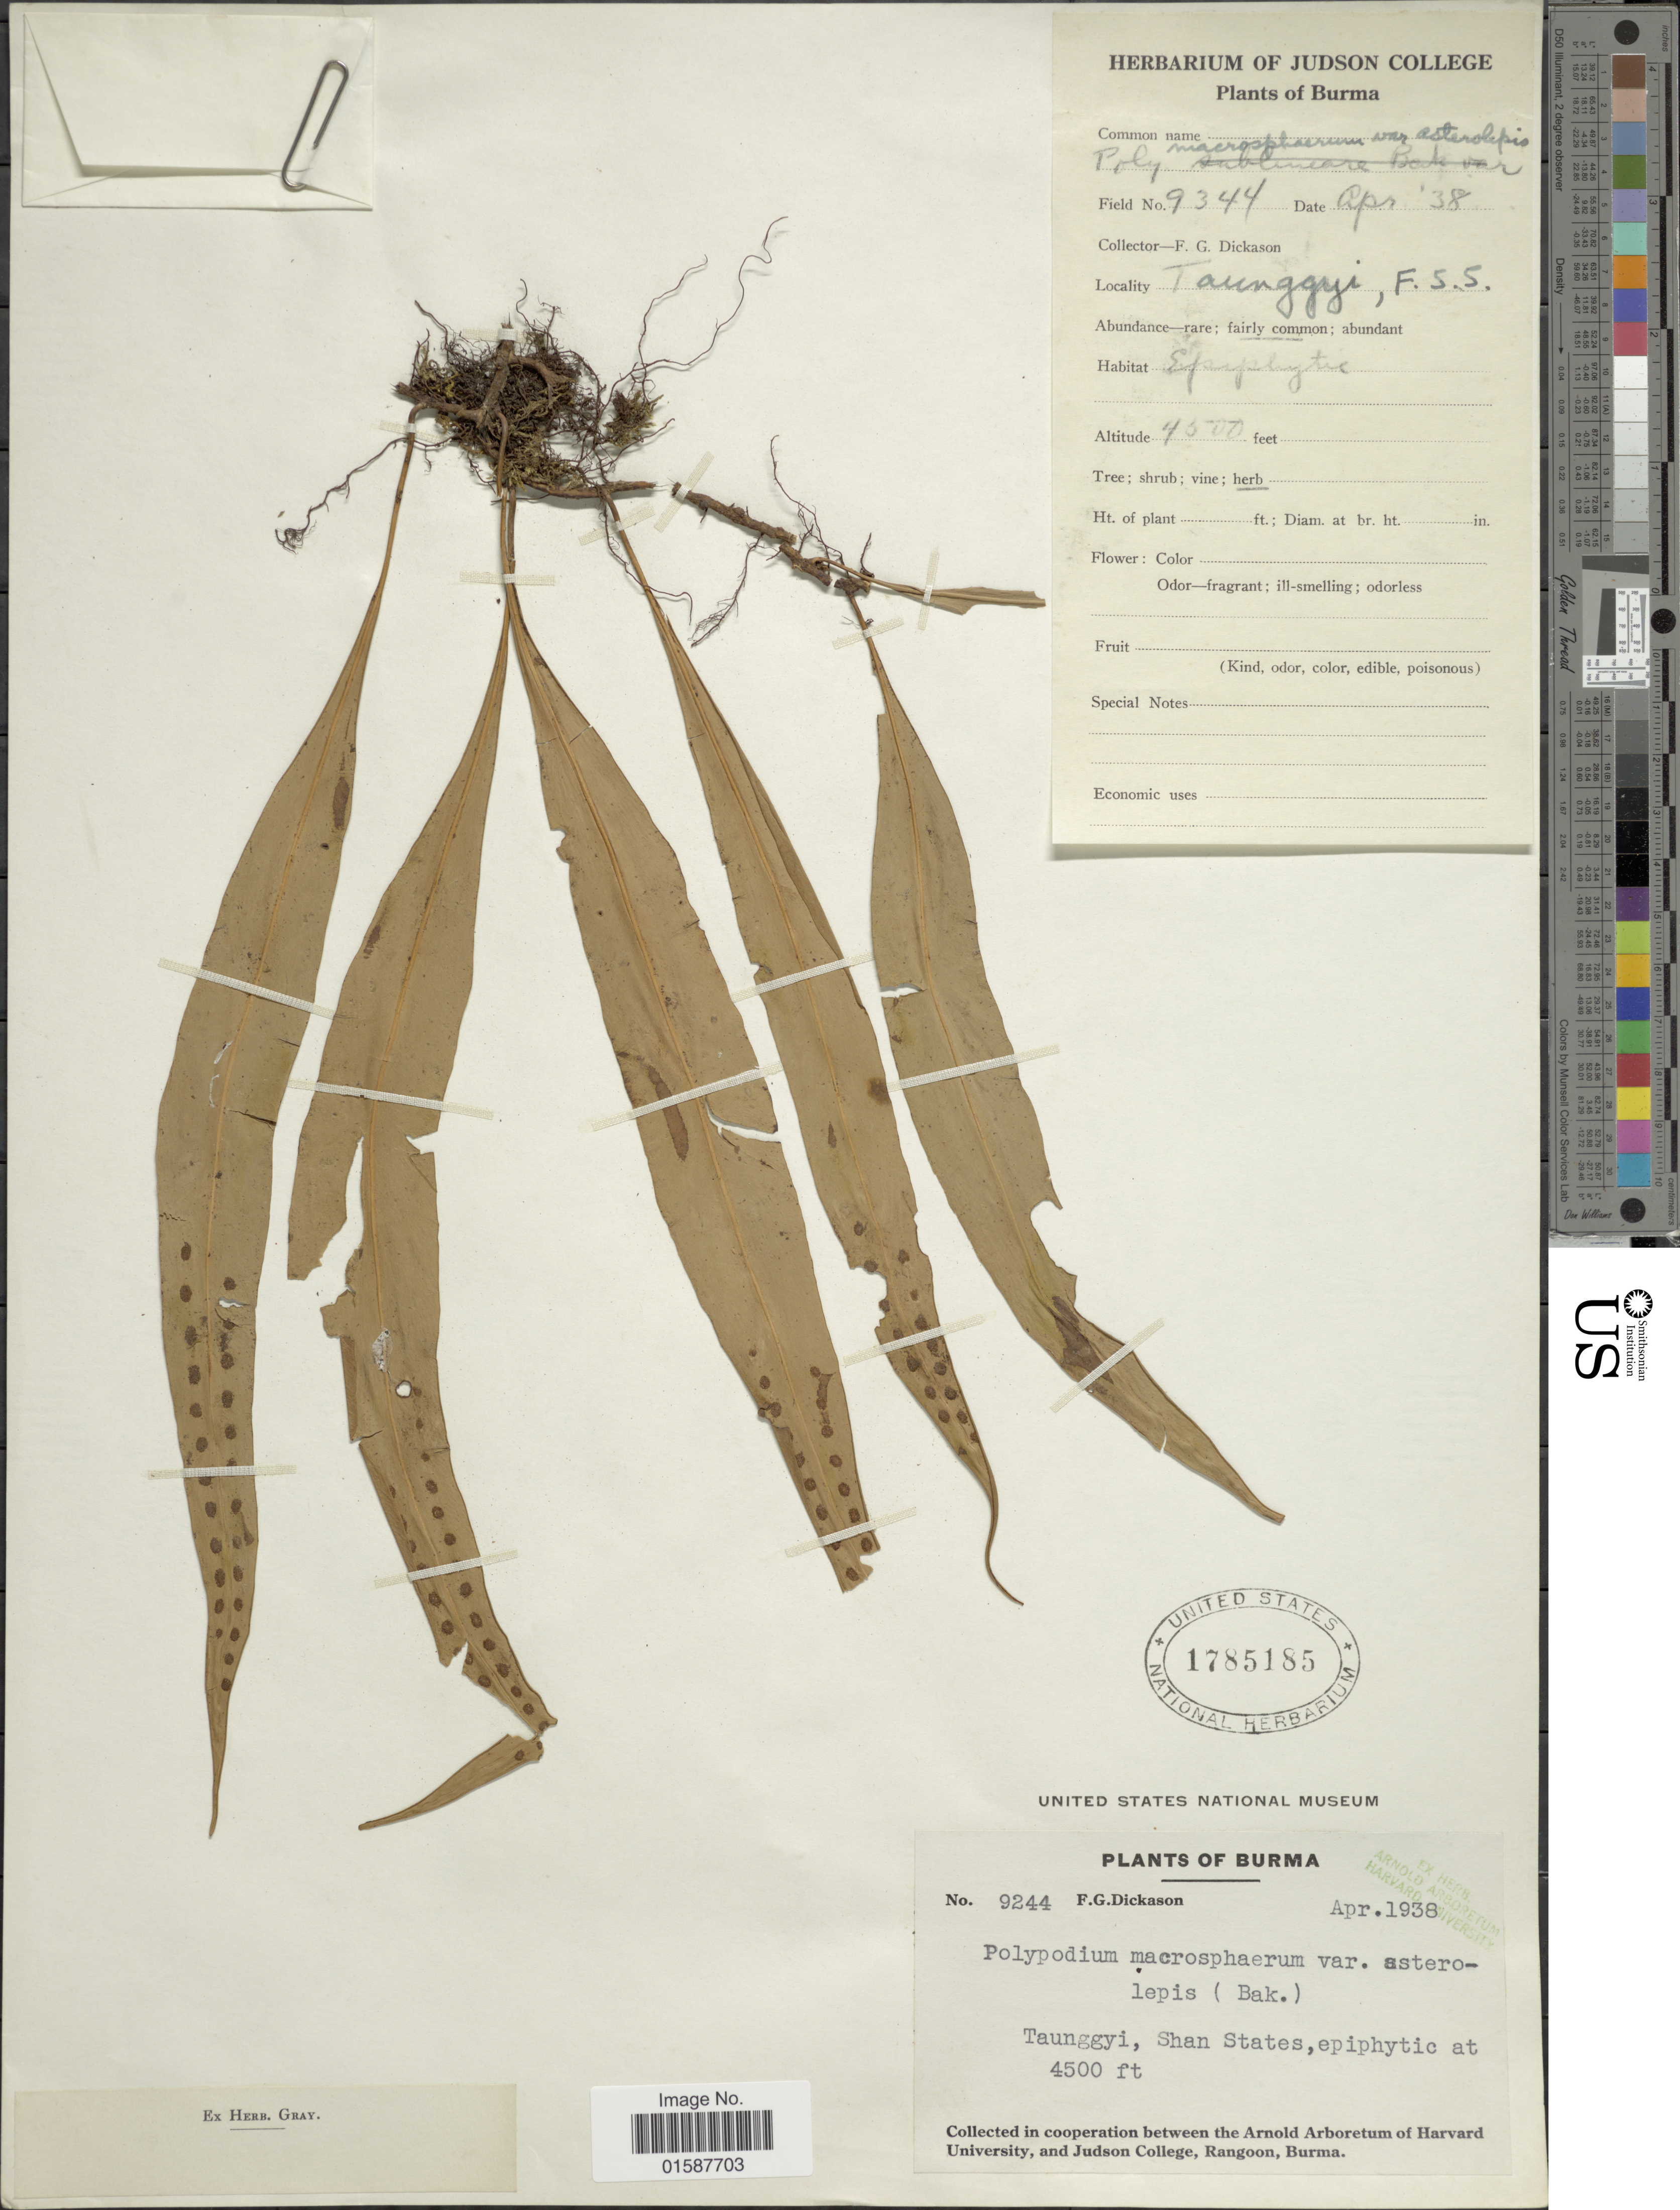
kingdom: Plantae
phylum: Tracheophyta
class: Polypodiopsida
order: Polypodiales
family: Polypodiaceae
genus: Lepisorus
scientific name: Lepisorus macrosphaerus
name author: (Baker) Ching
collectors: F. Dickason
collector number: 9244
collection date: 1938-04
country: Myanmar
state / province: Shan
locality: Burma, Tanggyi, Shan States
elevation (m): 1372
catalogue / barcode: US 1785185